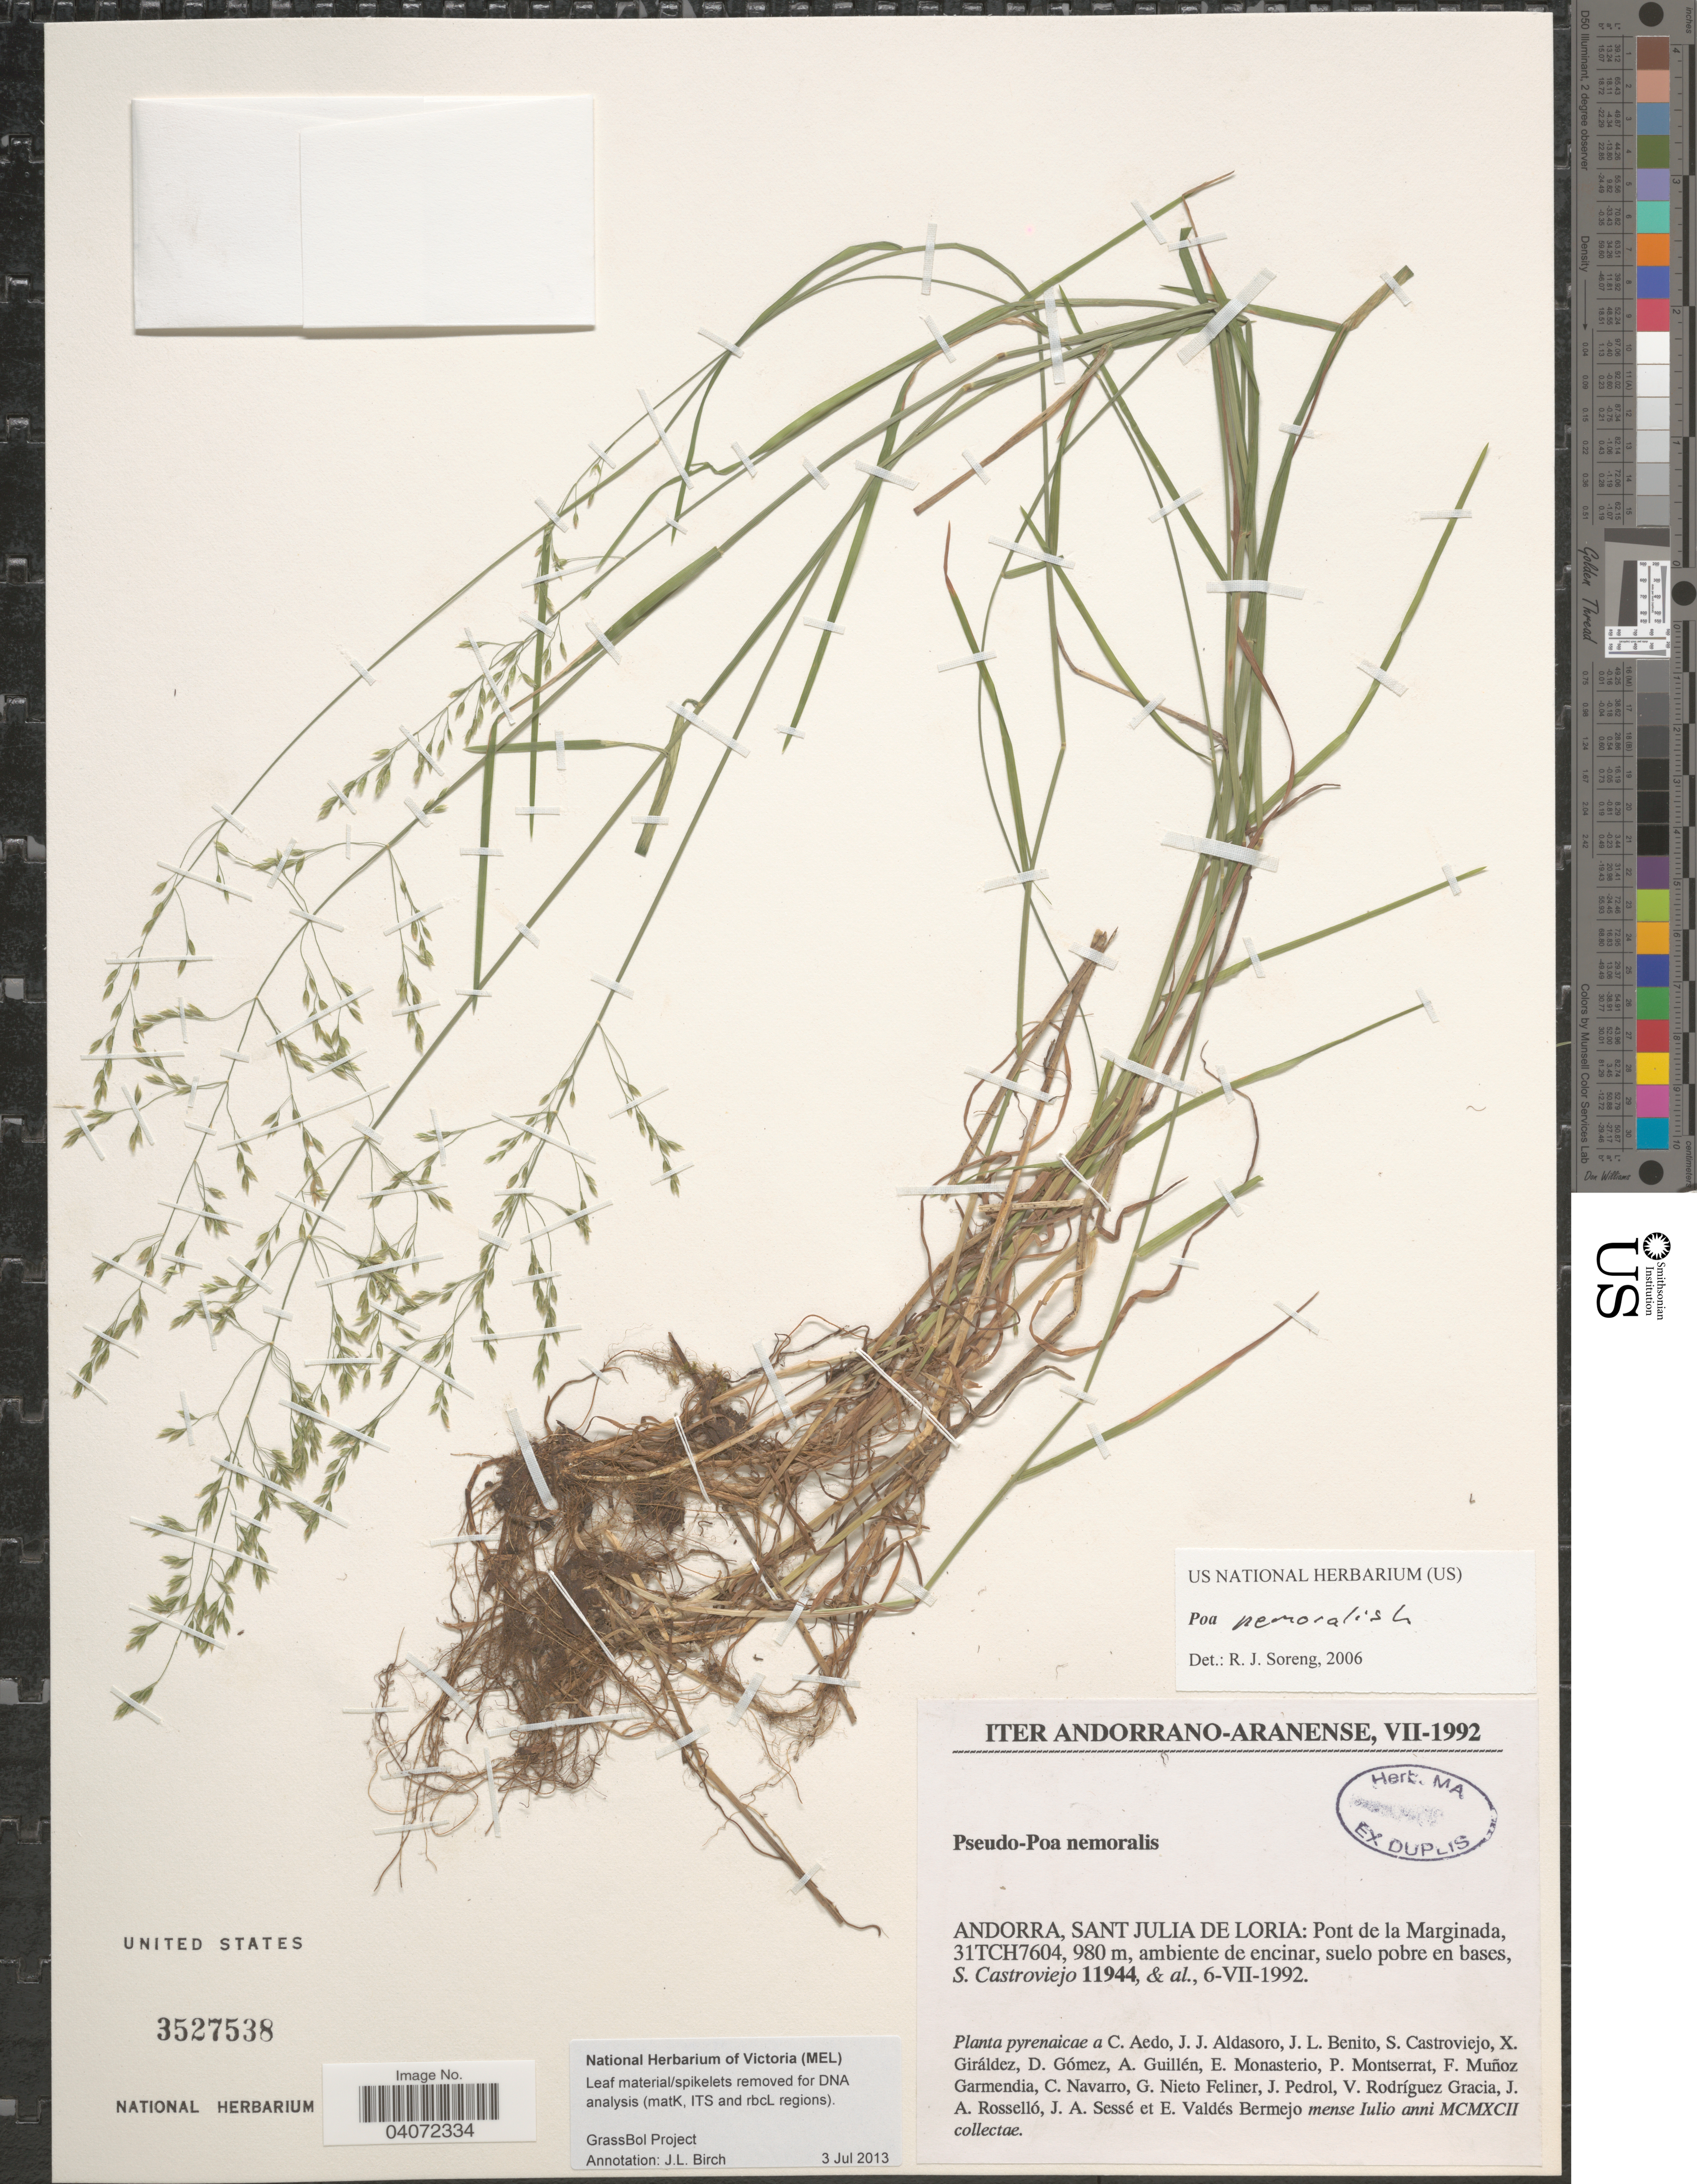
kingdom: Plantae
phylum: Tracheophyta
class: Liliopsida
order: Poales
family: Poaceae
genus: Poa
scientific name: Poa nemoralis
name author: L.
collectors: S. Castroviejo, C. Aedo, J. Aldasoro, J. Benito & et al.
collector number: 11944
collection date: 1992-07-06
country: Andorra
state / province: Andorra la Vella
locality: Andorra, Sant Julia De Loria: Pont de la Marginada 31TCH7604, ambiente de encinar, suelo pobre en bases.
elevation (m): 980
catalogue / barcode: US 3527538